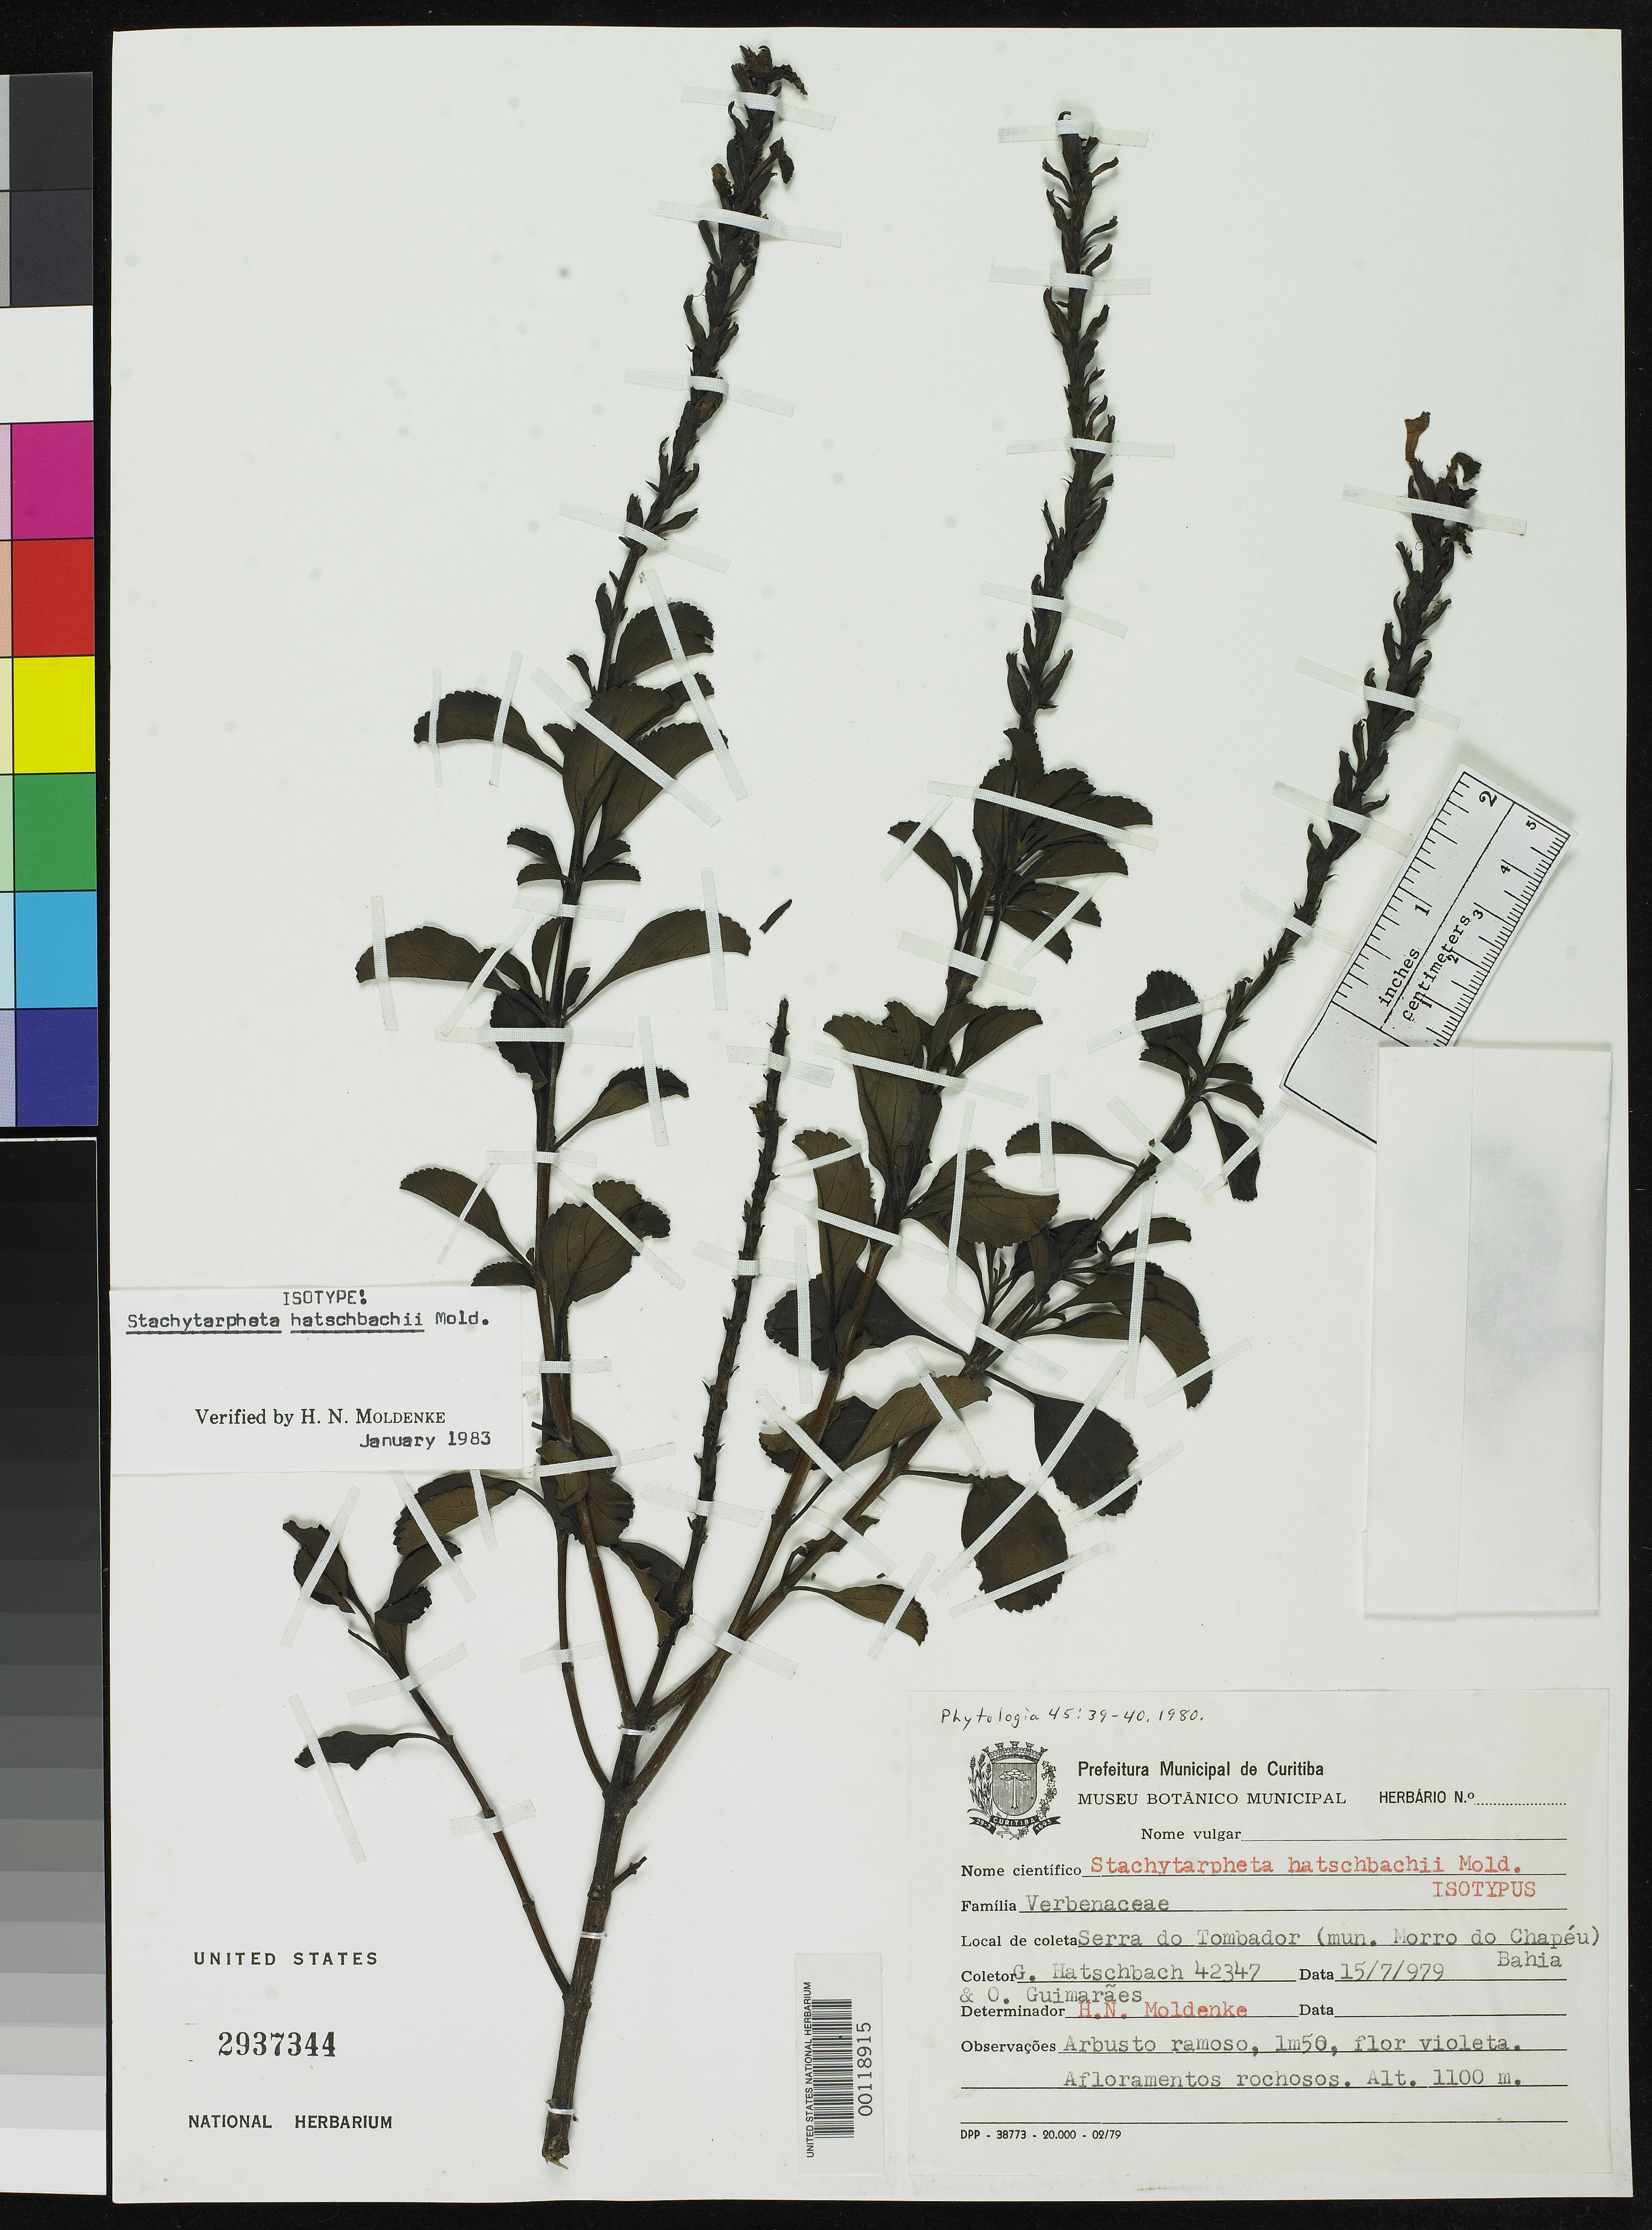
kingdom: Plantae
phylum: Tracheophyta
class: Magnoliopsida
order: Lamiales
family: Verbenaceae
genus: Stachytarpheta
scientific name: Stachytarpheta hatschbachii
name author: Moldenke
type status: Isotype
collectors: G. Hatschbach & O. A. Guimarães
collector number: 42347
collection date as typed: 15 Jul 1979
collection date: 1979-07-15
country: Brazil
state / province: Bahia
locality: Serra do Tombador, Morro do Chapcu.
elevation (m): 1100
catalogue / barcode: US 2937344